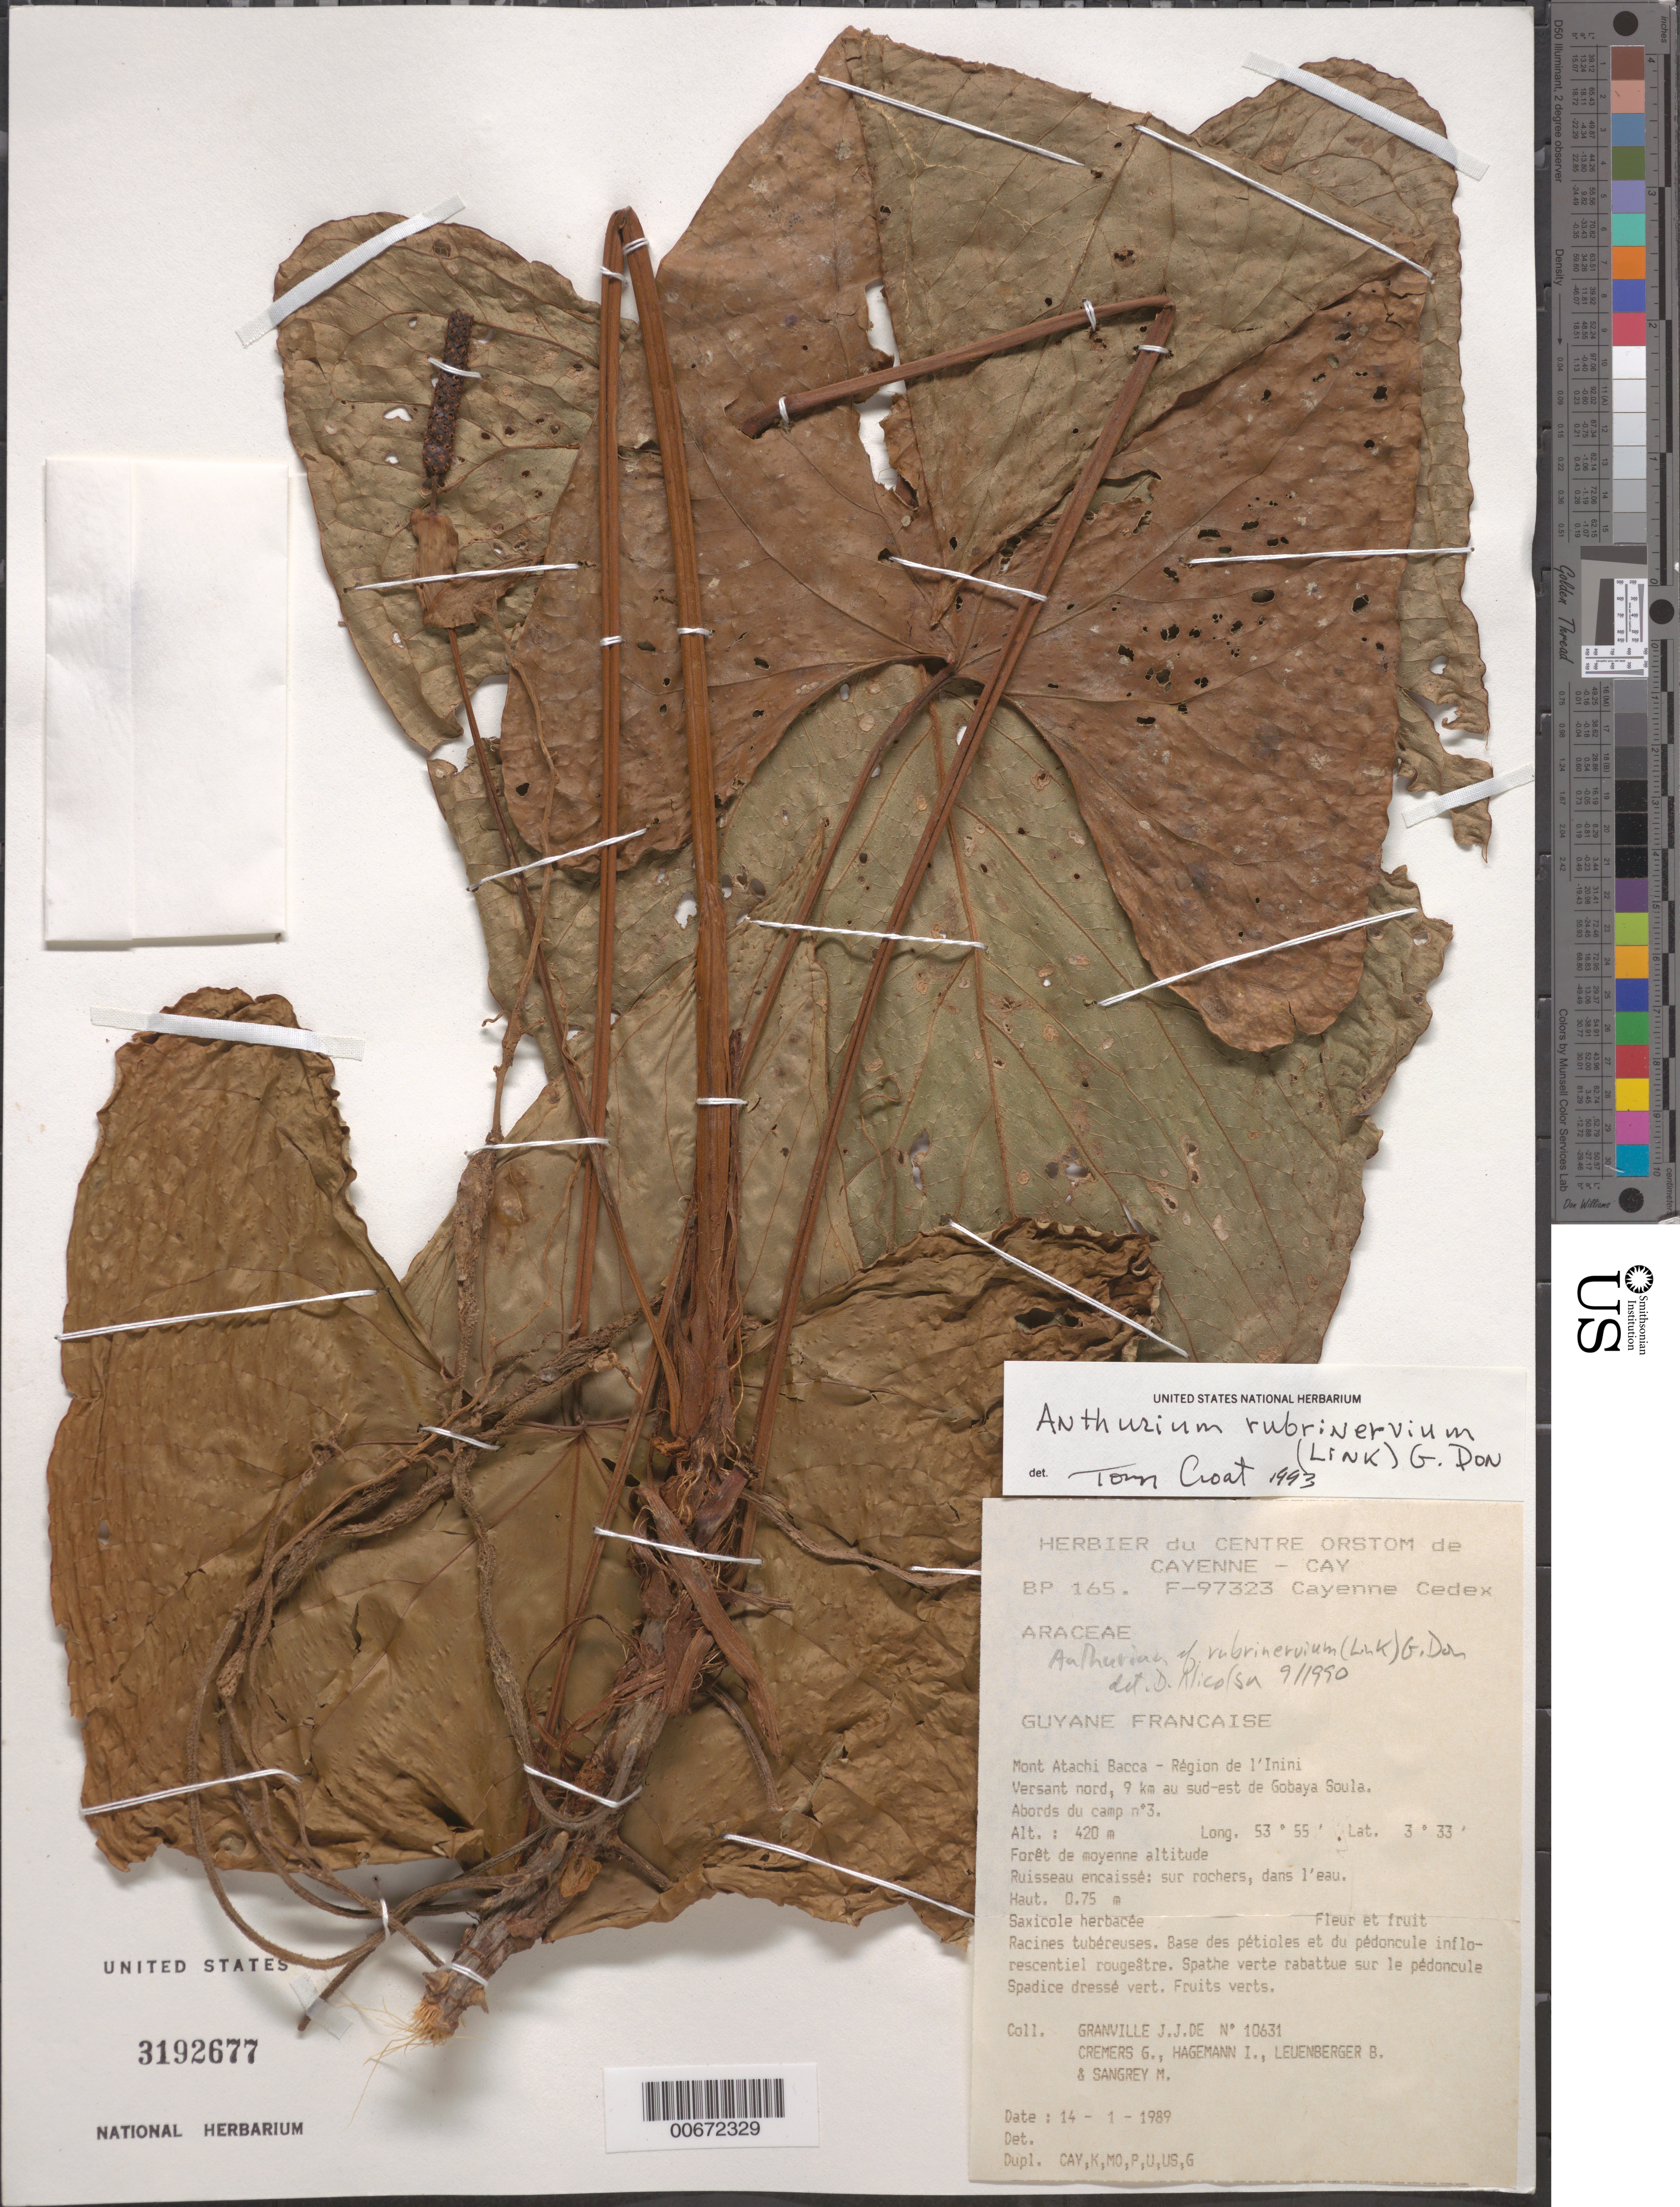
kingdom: Plantae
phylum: Tracheophyta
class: Liliopsida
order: Alismatales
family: Araceae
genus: Anthurium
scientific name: Anthurium rubrinervium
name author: (Link) G. Don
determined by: Nicolson, Dan H.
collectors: J.-J. de Granville, G. Cremers, J. Hagemann, B. E. Leuenberger & M. S. Sangrey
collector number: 10631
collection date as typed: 14-Jan-89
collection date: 1989-01-14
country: French Guiana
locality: Mont Atachi Bacca, région de l'Inini. Versant nord, 9 km au sud-est de Gobaya Soula. Abords du camp no. 3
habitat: Middle altitude forest; embanked stream: on rocks, in water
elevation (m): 420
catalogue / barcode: US 3192677